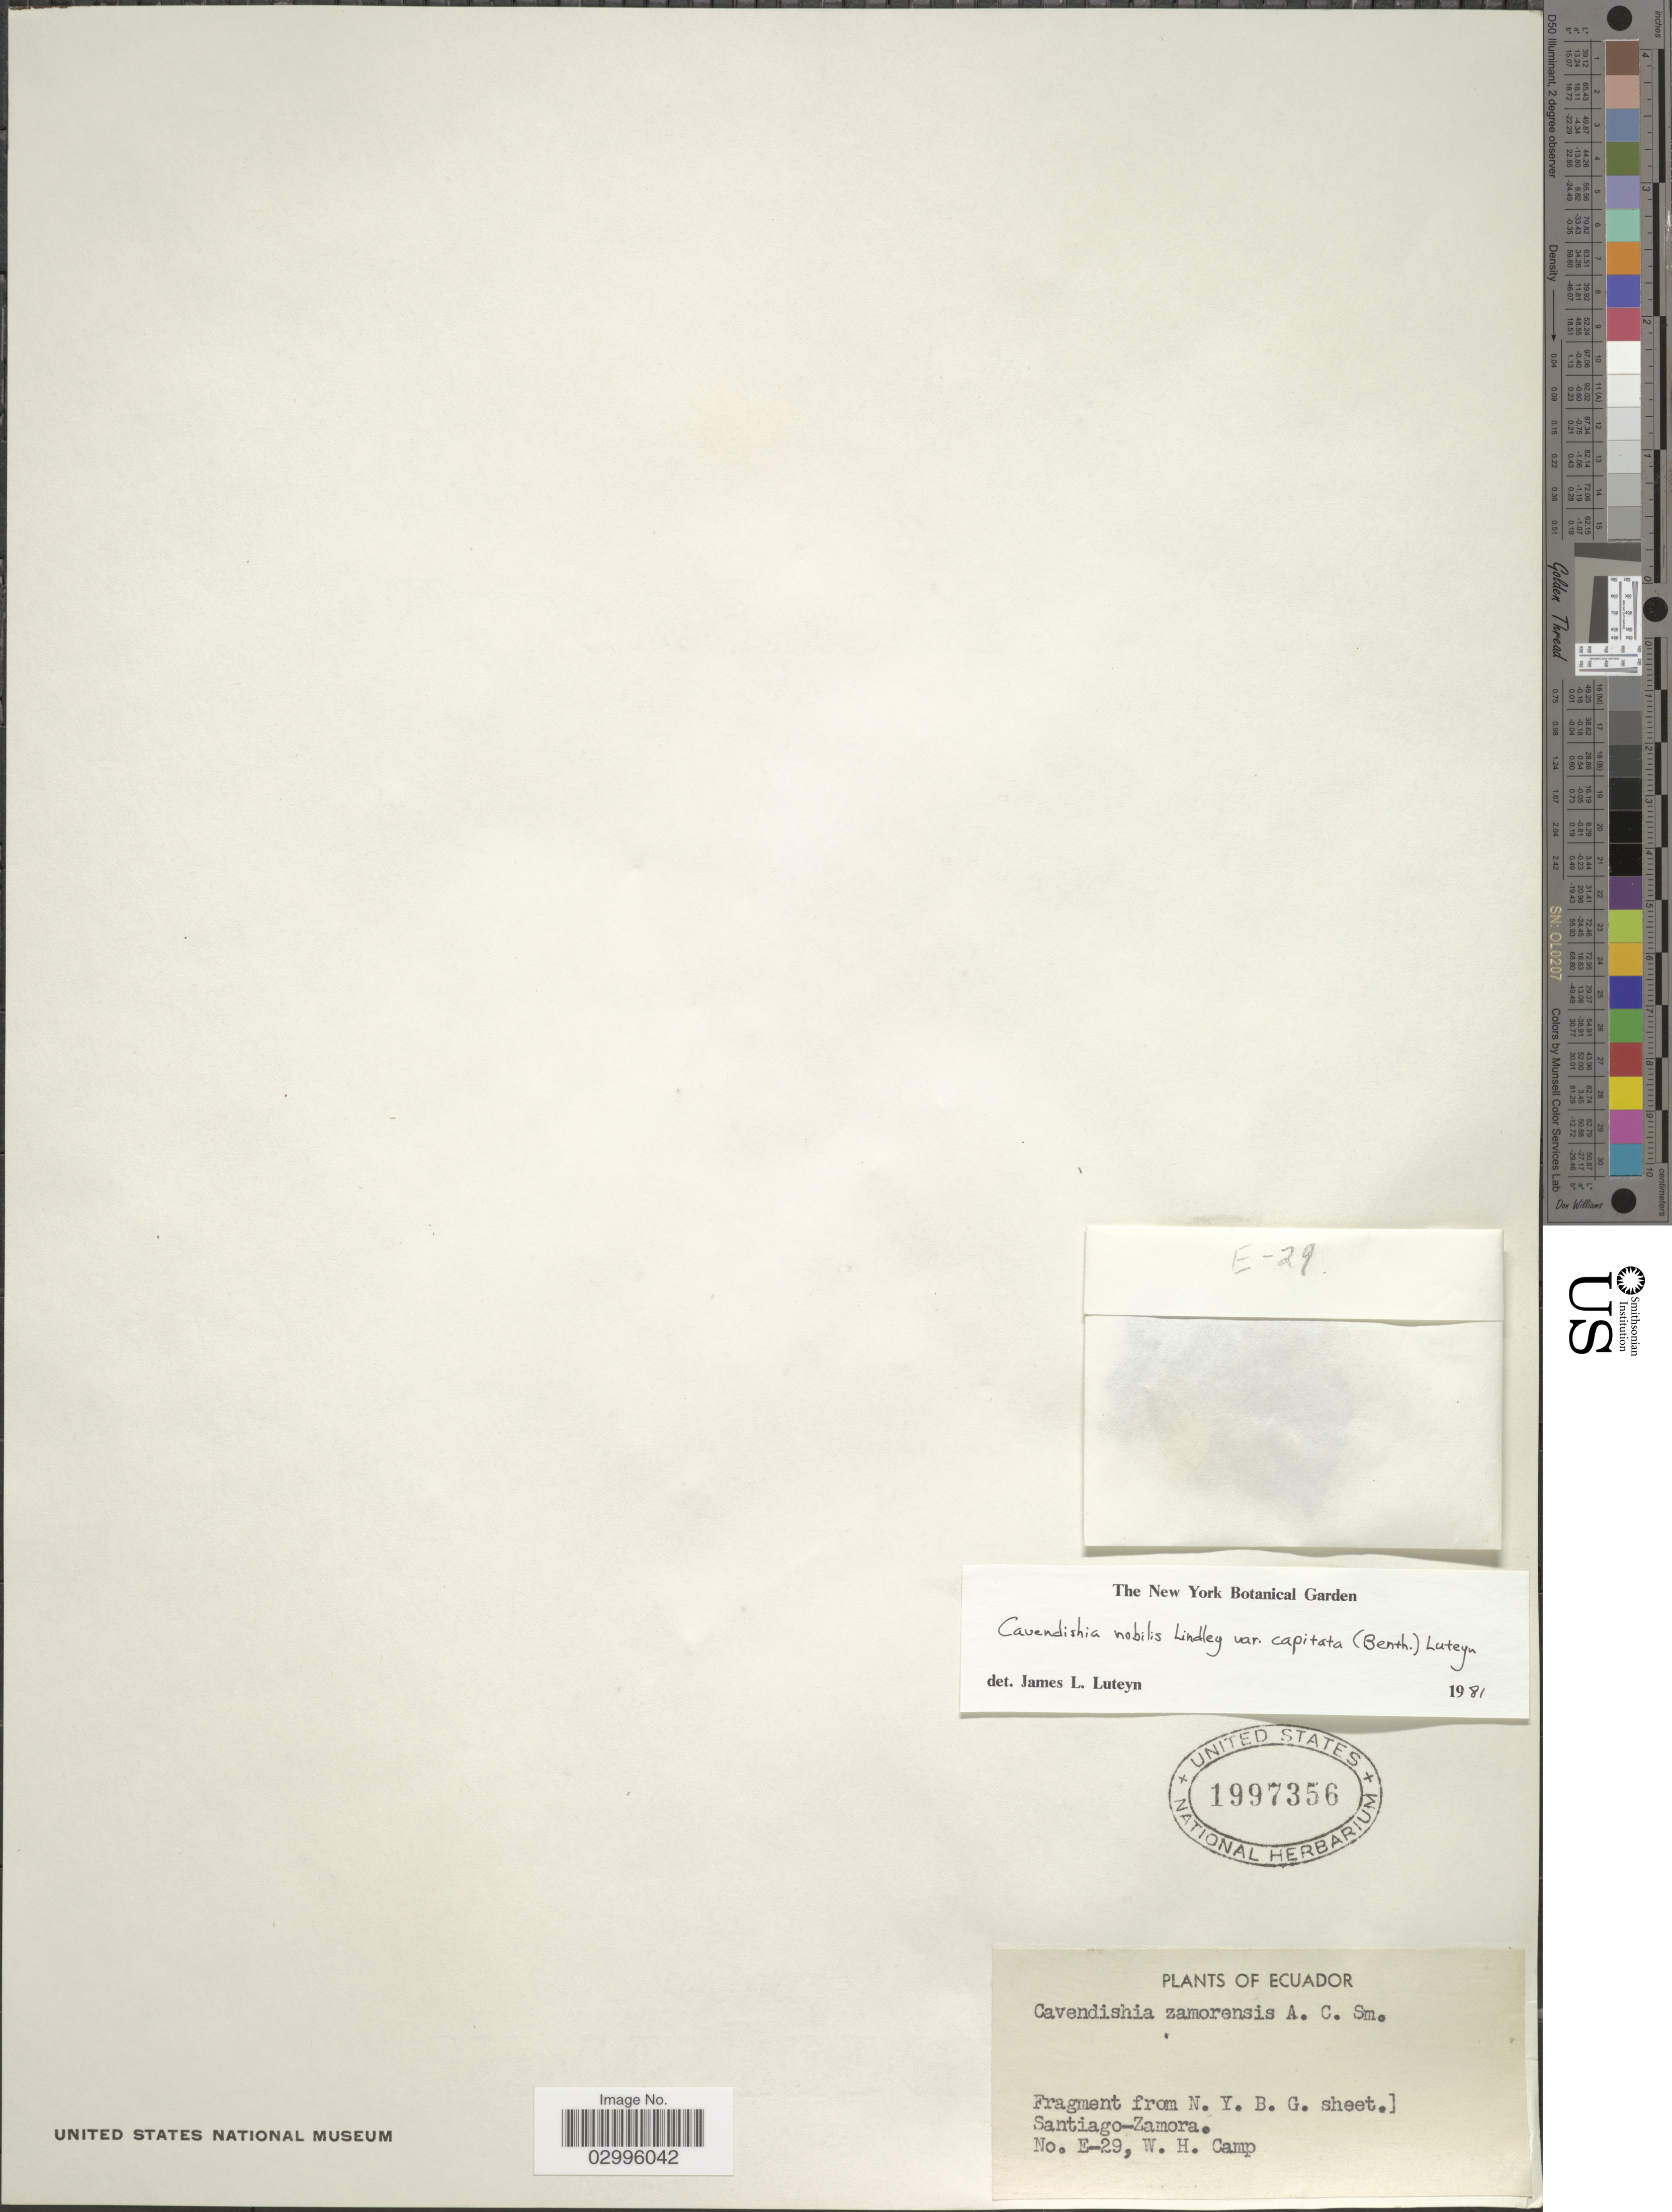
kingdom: Plantae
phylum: Tracheophyta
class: Magnoliopsida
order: Ericales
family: Ericaceae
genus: Cavendishia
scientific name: Cavendishia nobilis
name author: (Benth.) Lindl.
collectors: W. H. Camp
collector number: E-29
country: Ecuador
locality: Santiago-Zamora.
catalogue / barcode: US 1997356